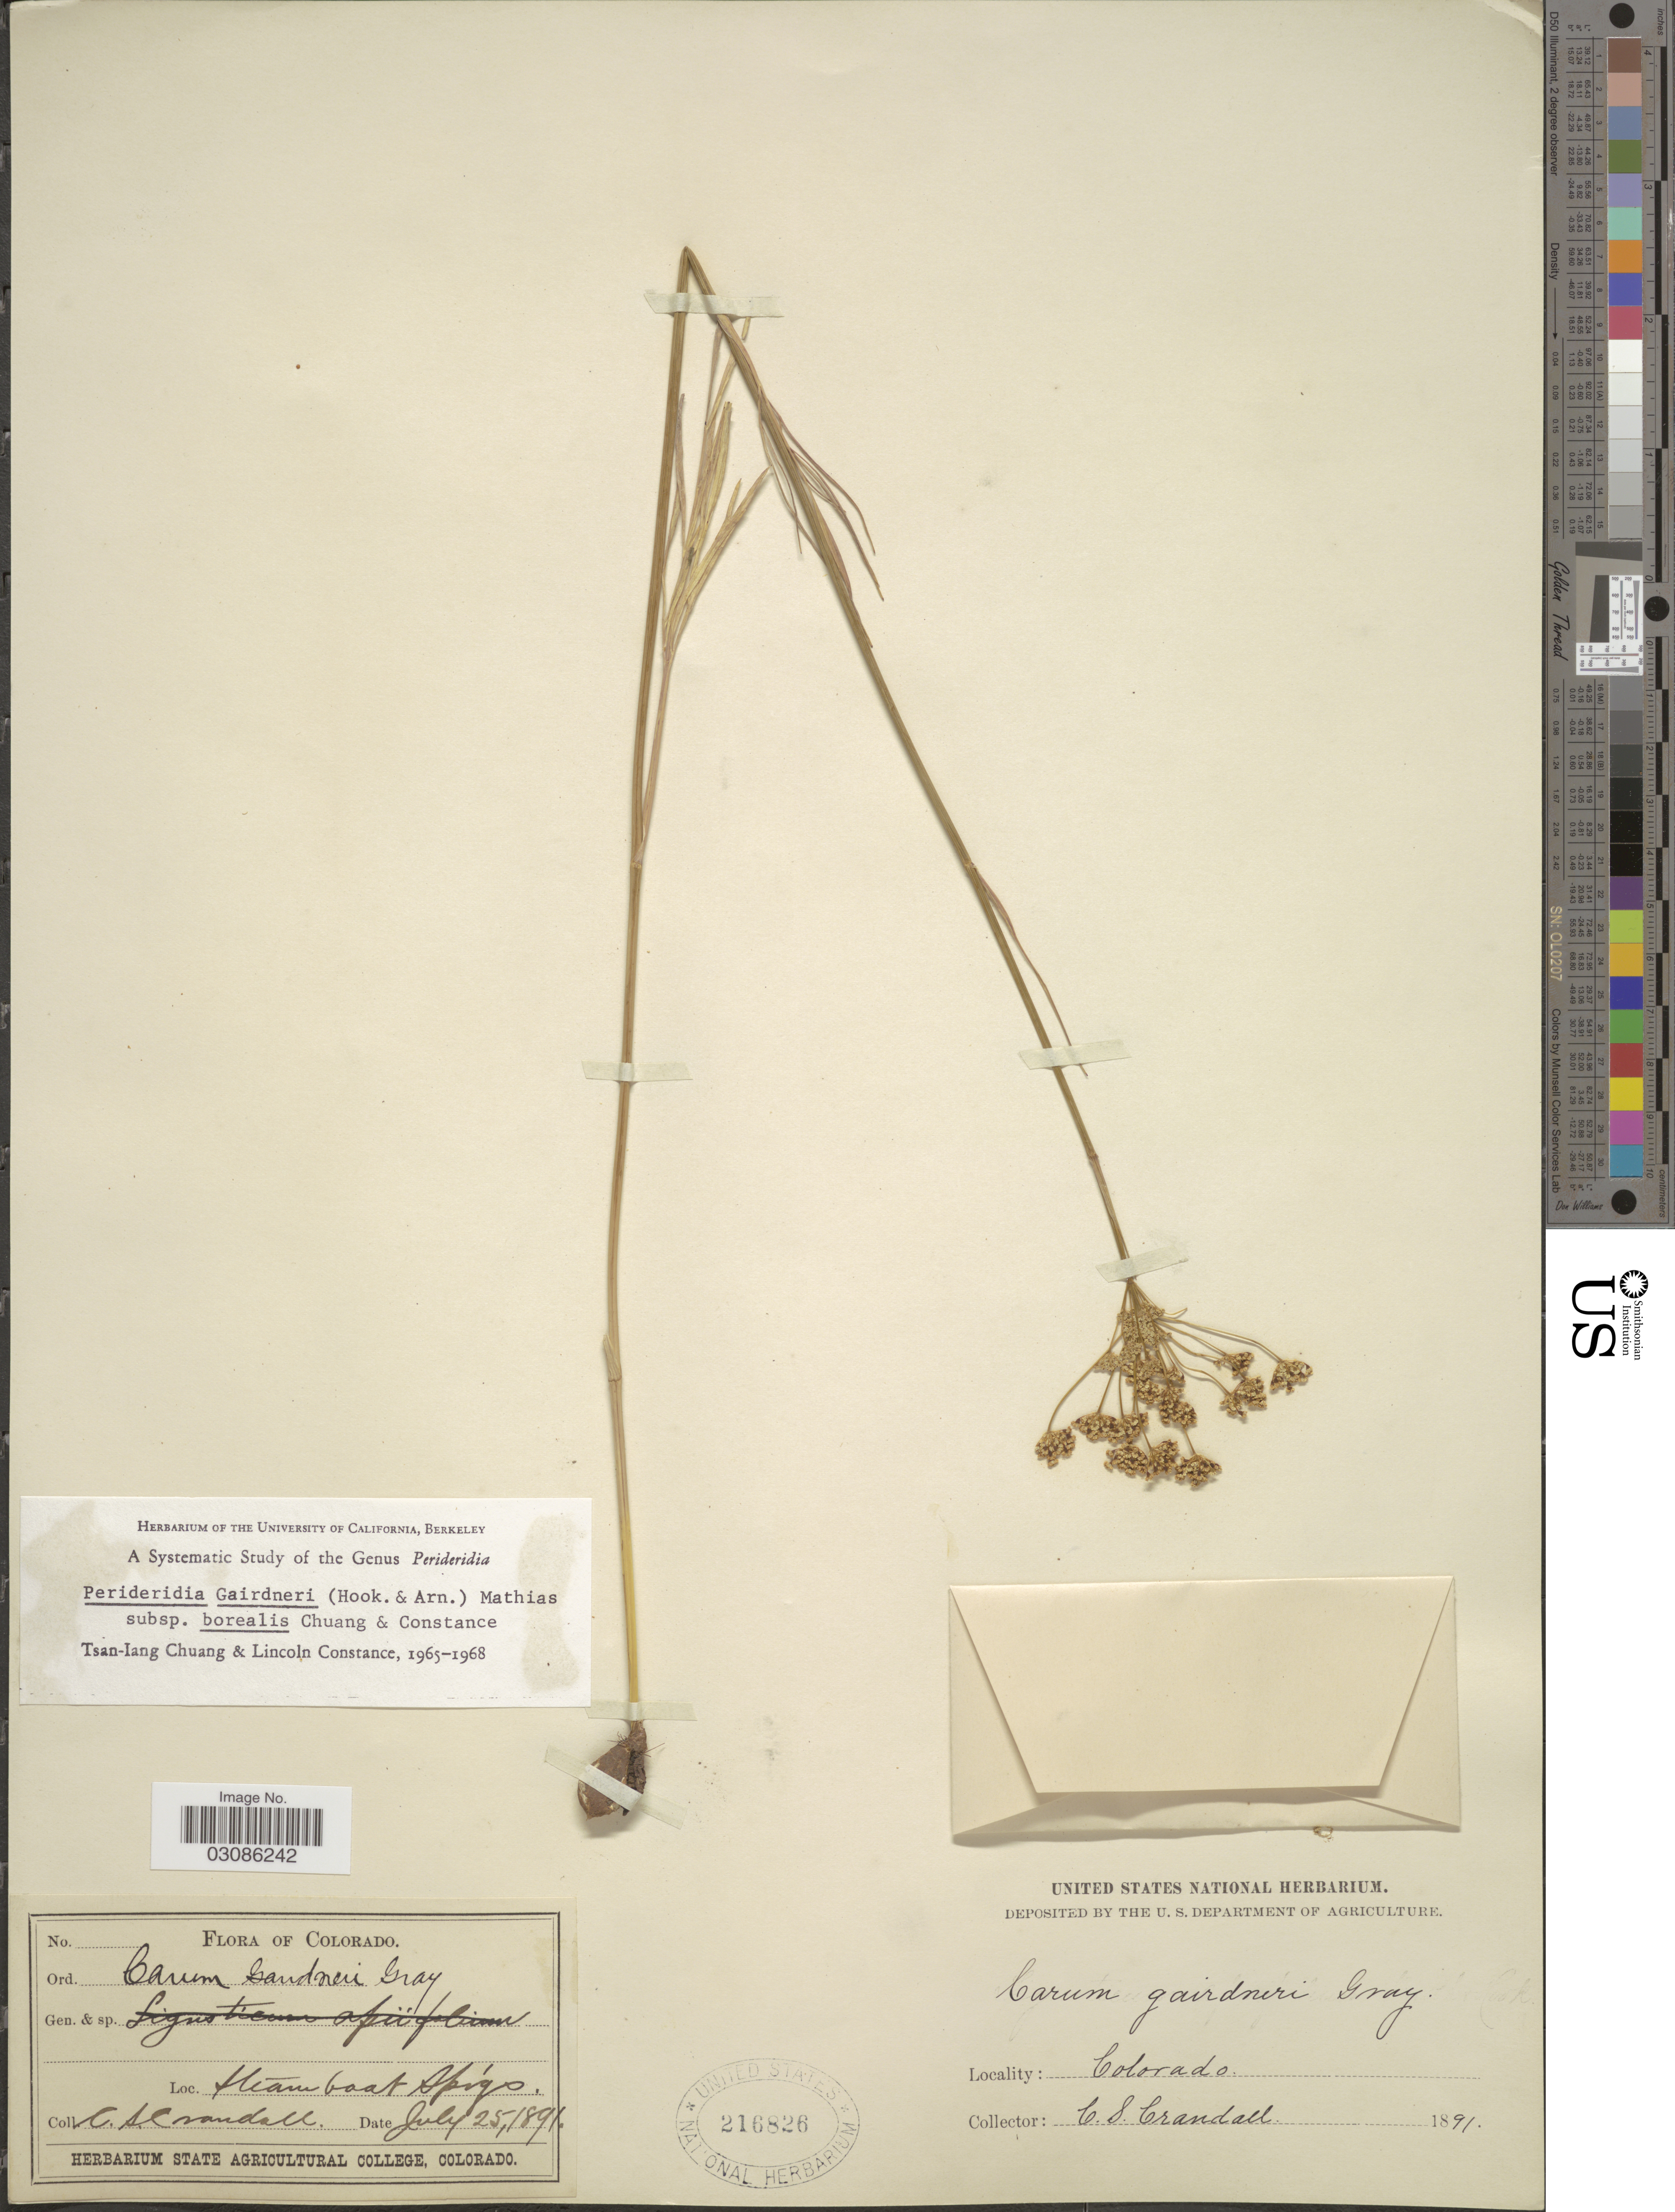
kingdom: Plantae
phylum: Tracheophyta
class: Magnoliopsida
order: Apiales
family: Apiaceae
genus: Perideridia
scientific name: Perideridia gairdneri subsp. borealis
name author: T.I. Chuang & Constance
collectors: C. Crandall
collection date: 1891-07-25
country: United States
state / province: Colorado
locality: Steam boat Springs.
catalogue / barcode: US 216826